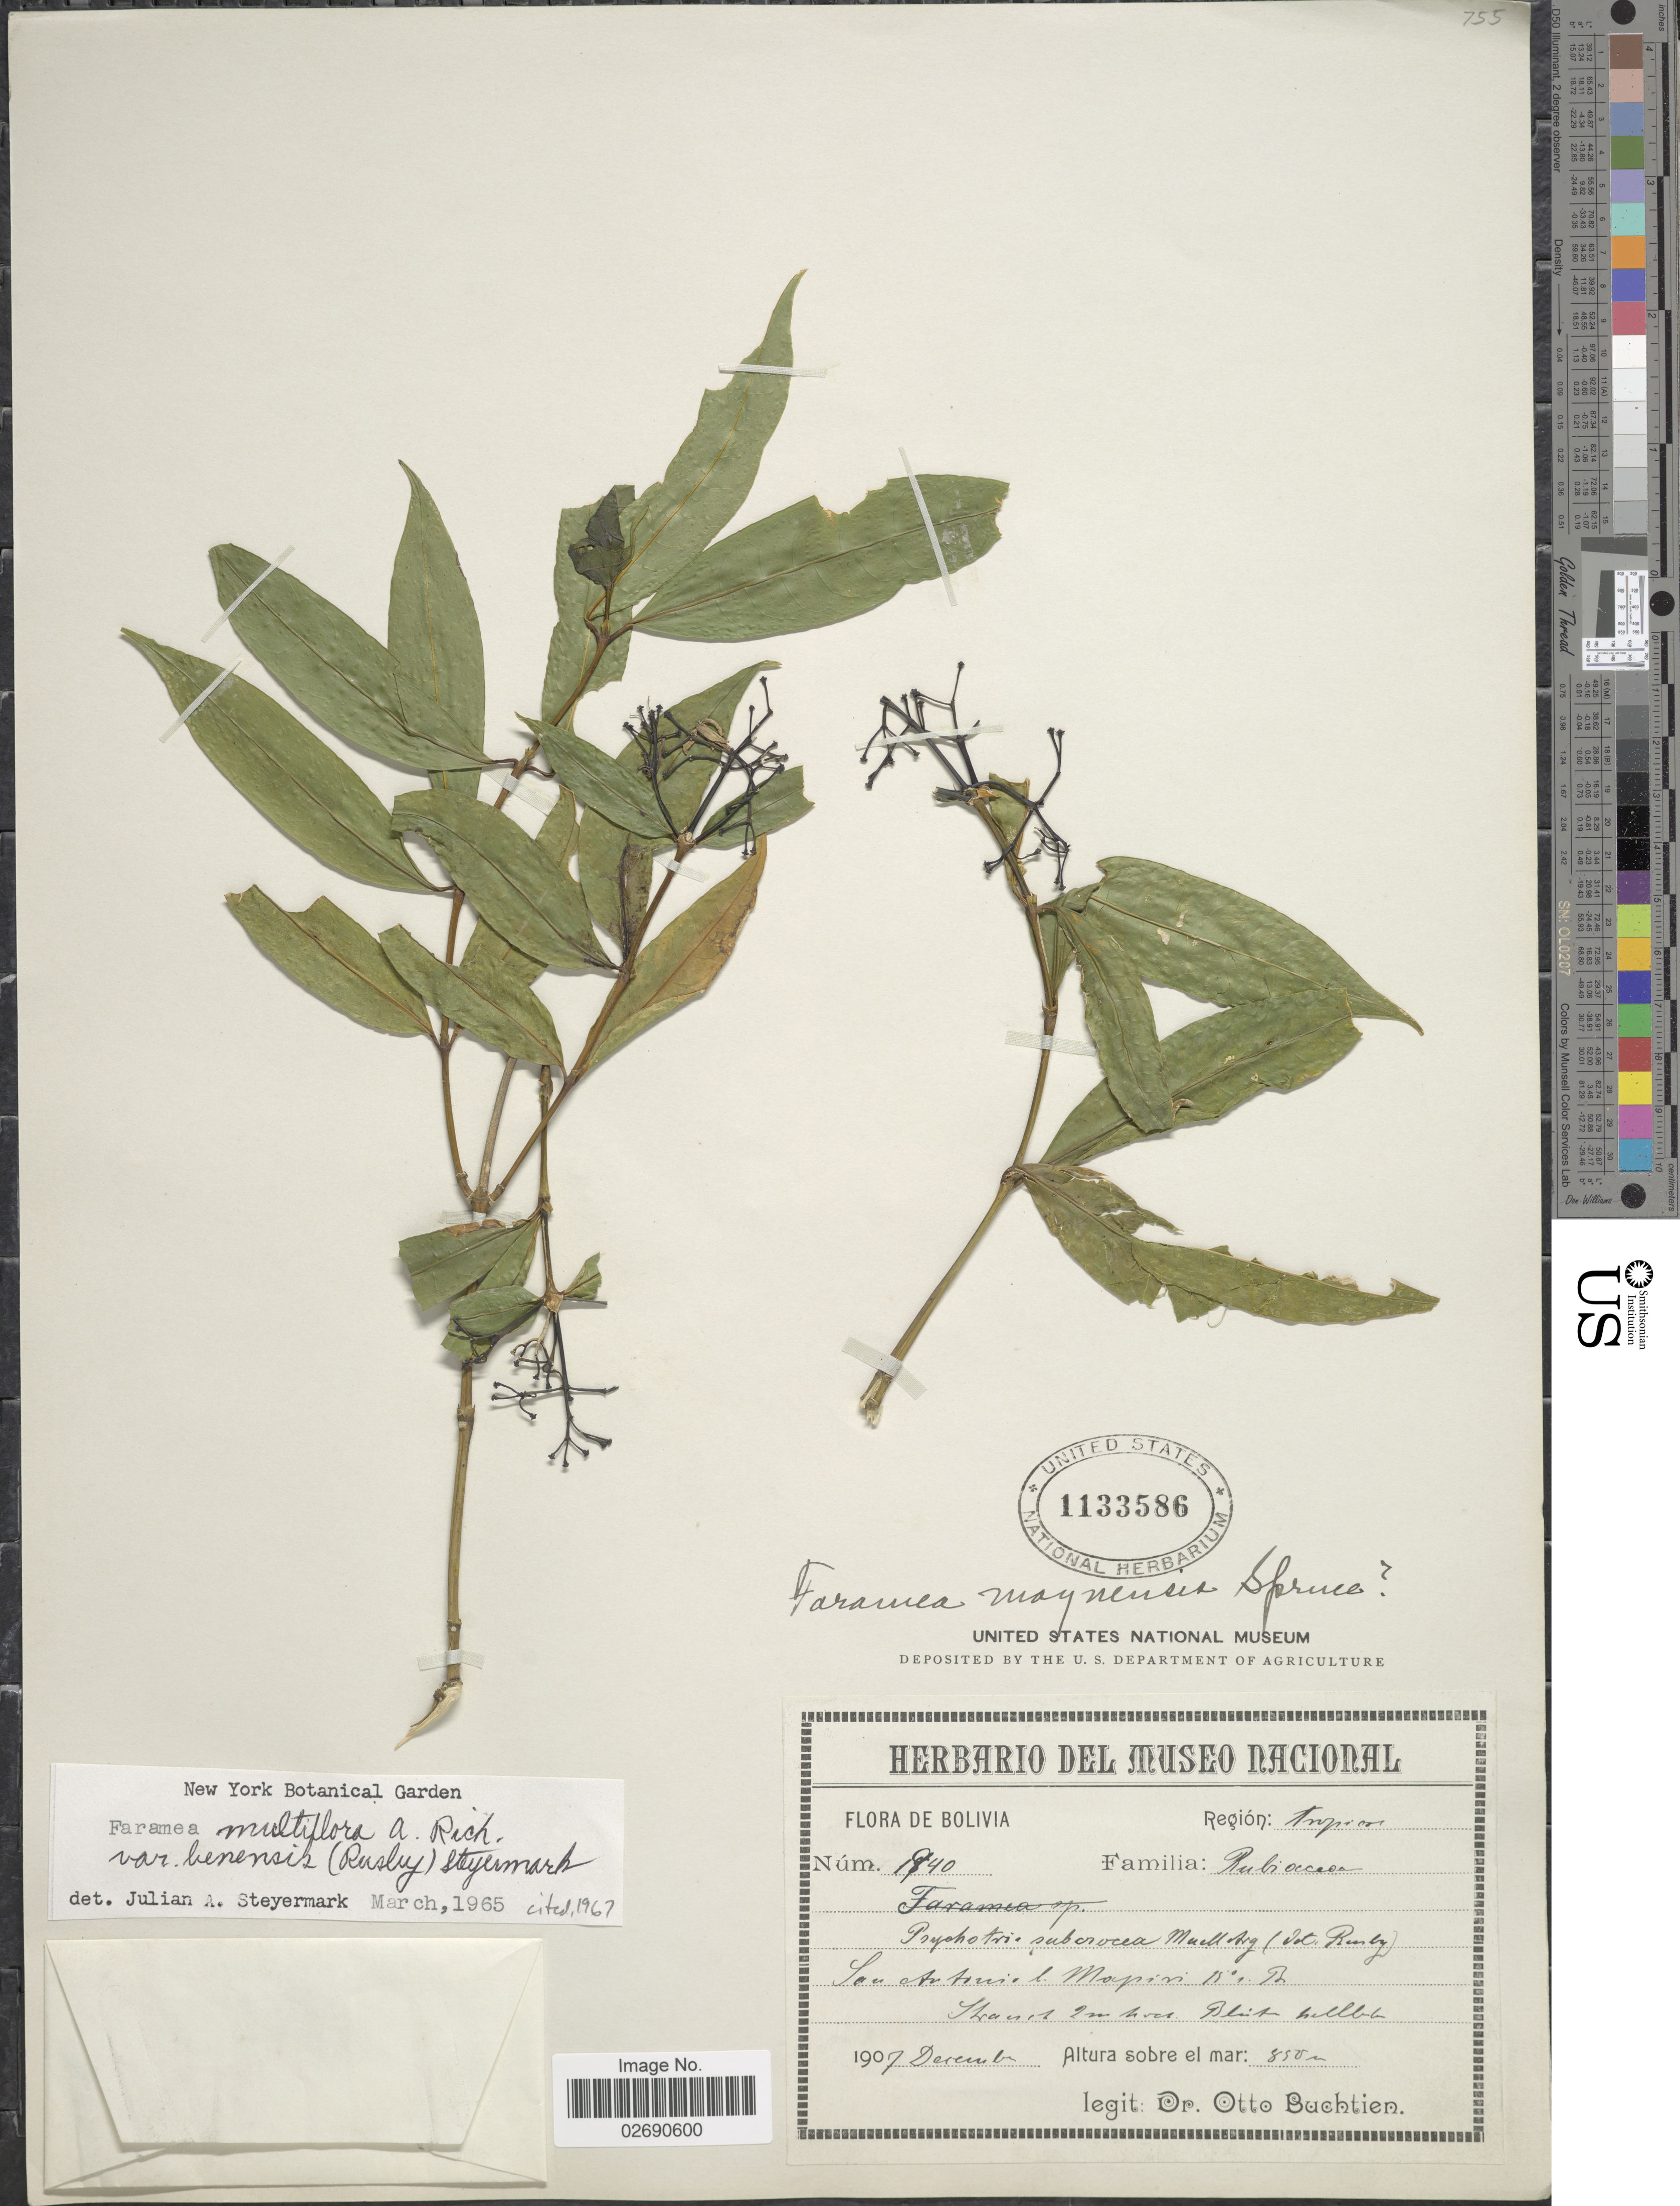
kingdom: Plantae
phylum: Tracheophyta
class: Magnoliopsida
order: Gentianales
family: Rubiaceae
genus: Faramea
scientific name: Faramea multiflora var. benensis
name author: (Rusby) Steyerm.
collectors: O. Buchtien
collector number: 1840*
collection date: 1907-12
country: Bolivia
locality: Region: tropical, San Antonio l Mapiri 15°s. Br.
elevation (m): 850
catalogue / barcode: US 1133586